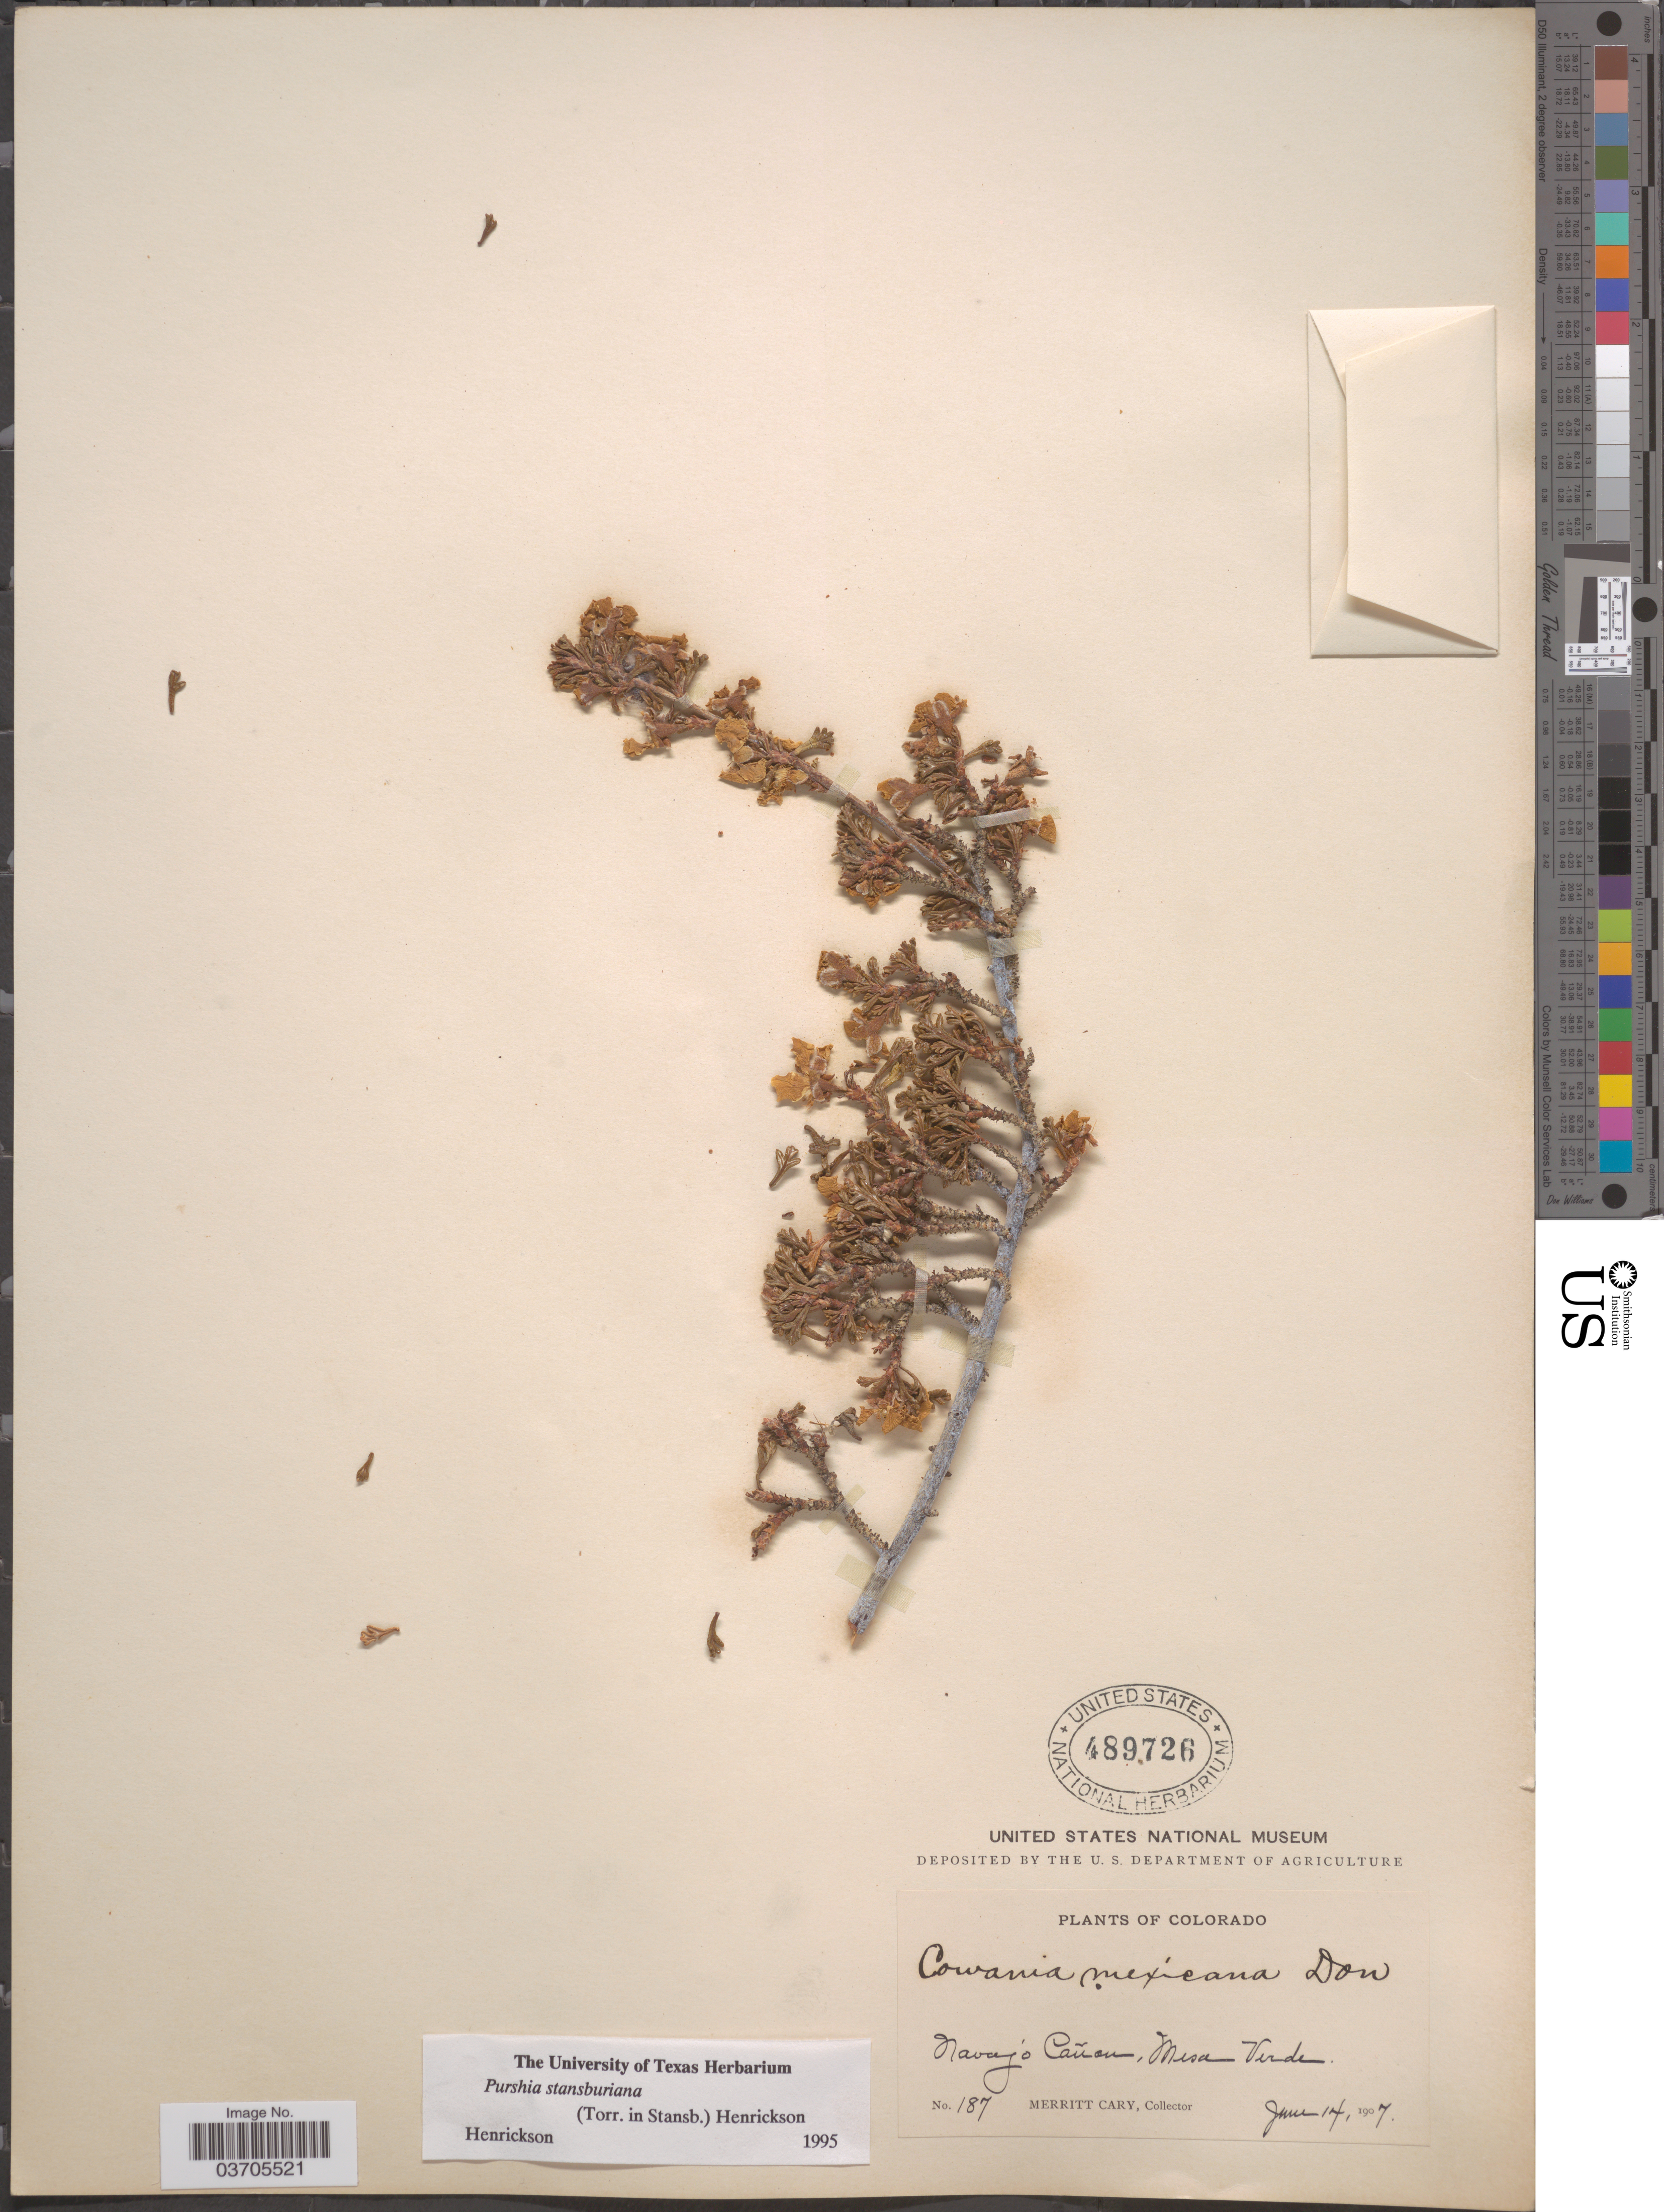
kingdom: Plantae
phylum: Tracheophyta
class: Magnoliopsida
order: Rosales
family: Rosaceae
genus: Purshia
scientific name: Purshia stansburyana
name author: (Torr.) Henrickson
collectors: M. Cary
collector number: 187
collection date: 1907-06-14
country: United States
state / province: Colorado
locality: Navajo Cañon, Mesa Verde.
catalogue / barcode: US 489726